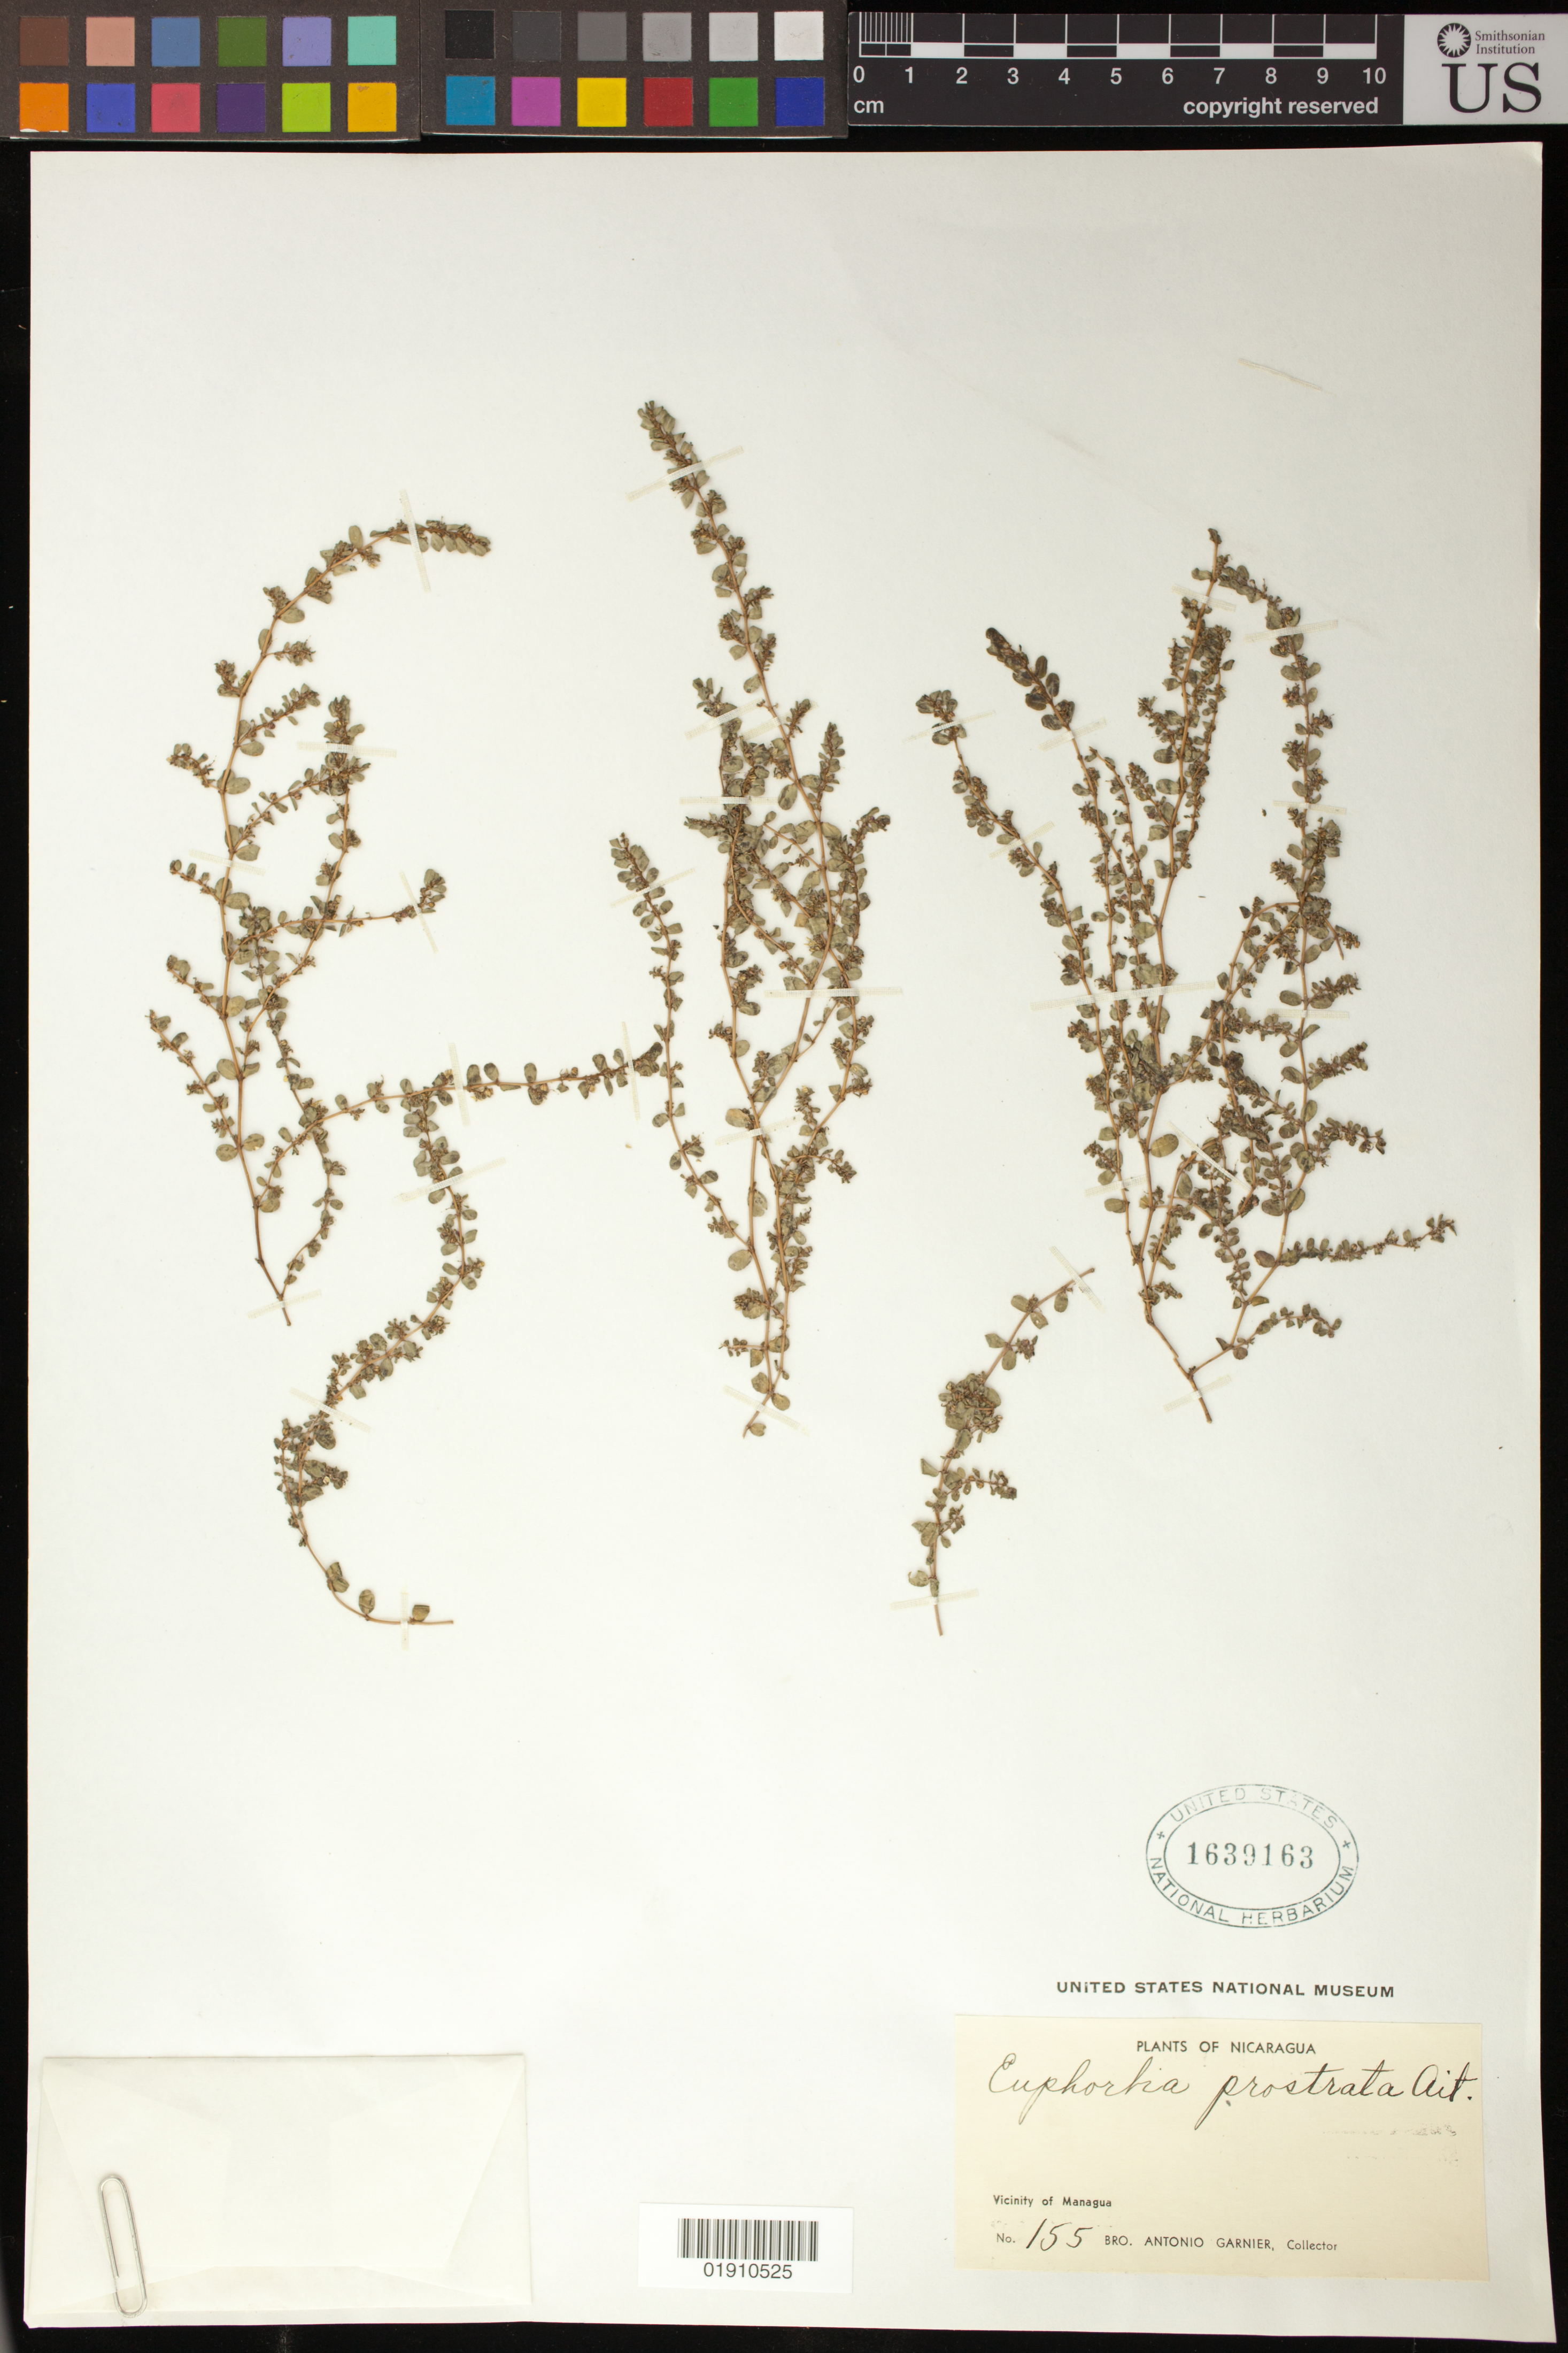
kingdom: Plantae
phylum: Tracheophyta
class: Magnoliopsida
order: Malpighiales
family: Euphorbiaceae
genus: Euphorbia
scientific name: Euphorbia prostrata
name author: Aiton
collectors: Bro. A. Garnier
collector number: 155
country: Nicaragua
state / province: Managua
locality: Vicinity of Managua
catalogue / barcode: US 1639163